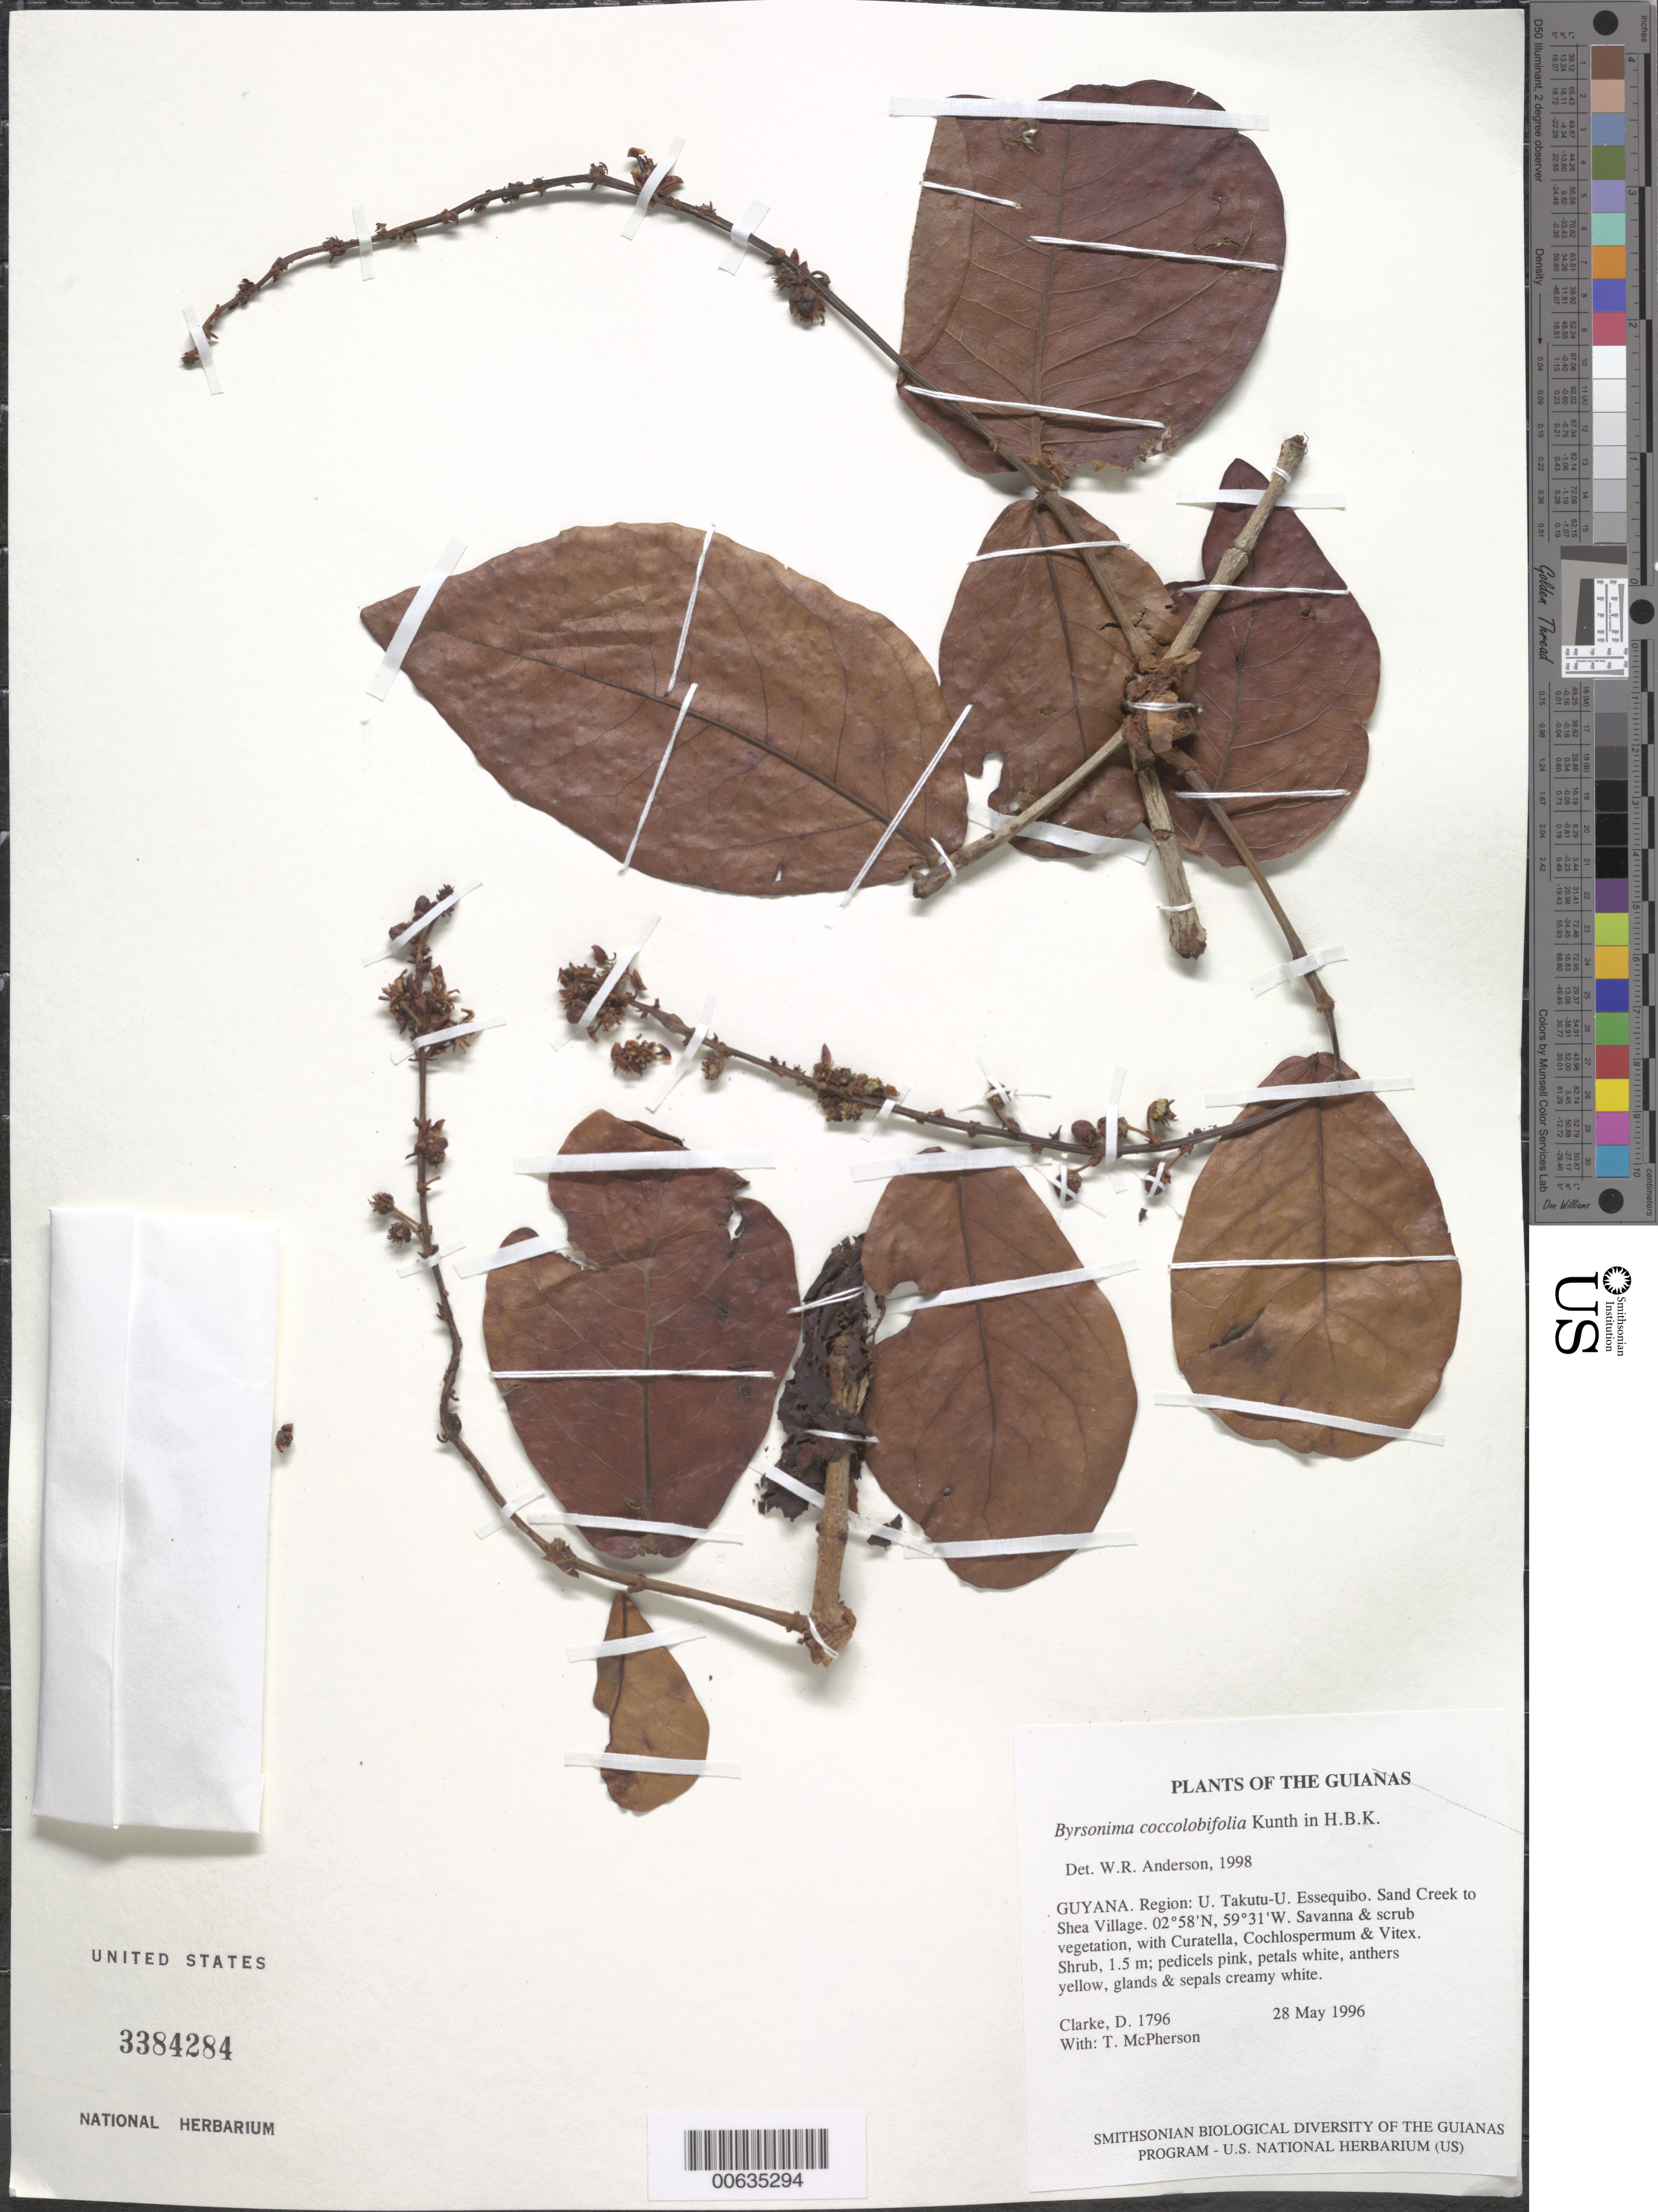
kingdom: Plantae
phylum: Tracheophyta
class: Magnoliopsida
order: Malpighiales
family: Malpighiaceae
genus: Byrsonima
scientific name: Byrsonima coccolobifolia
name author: Kunth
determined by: Anderson, W. R., (MICH), University of Michigan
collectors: H. D. Clarke & T. McPherson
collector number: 1796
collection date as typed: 28 May 1996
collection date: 1996-05-28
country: Guyana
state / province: U. Takutu-U. Essequibo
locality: Sand Creek to Shea Village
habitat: Savanna & scrub vegetation, with Curatella, Cochlospermum & Vitex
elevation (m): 100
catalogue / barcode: US 3384284